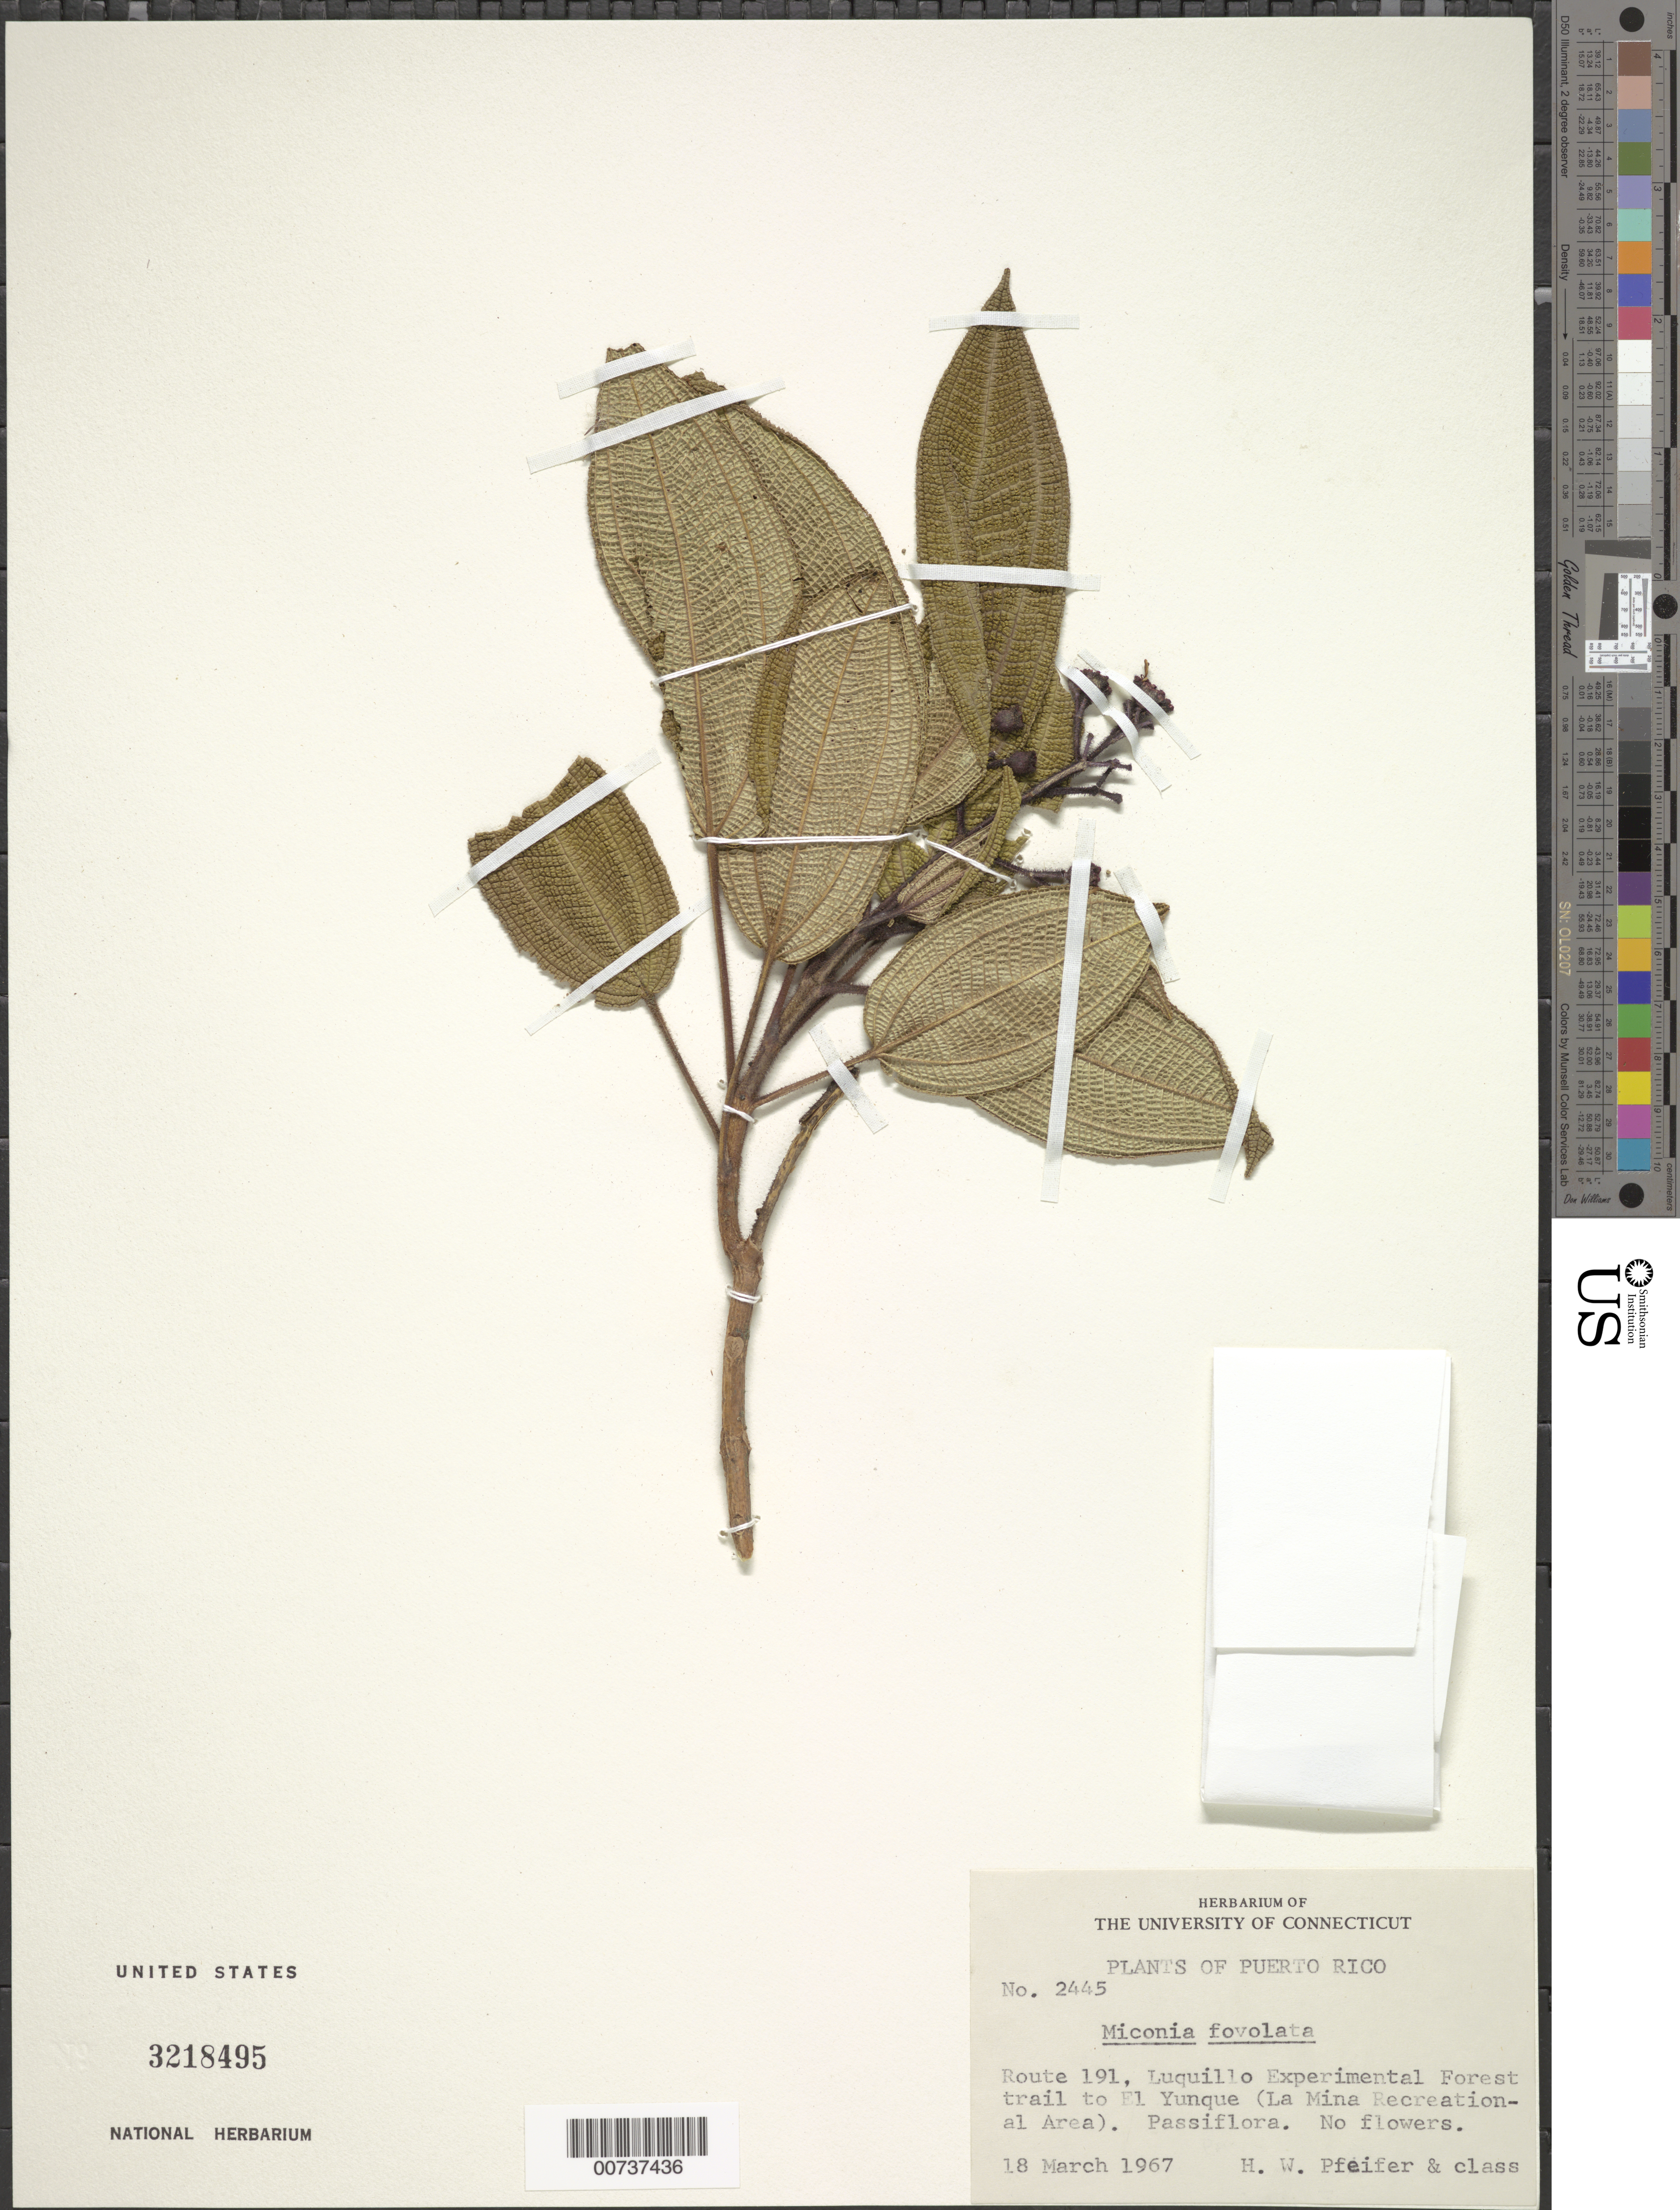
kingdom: Plantae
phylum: Tracheophyta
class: Magnoliopsida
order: Myrtales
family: Melastomataceae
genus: Miconia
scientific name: Miconia foveolata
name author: Cogn.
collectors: H. W. Pfeifer & Class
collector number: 2445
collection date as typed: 18 Mar 1967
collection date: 1967-03-18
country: Puerto Rico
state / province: Luquillo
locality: Route 191, Luquillo Experimental Forest. Trail to El Yunque (La Mina Recreation Area)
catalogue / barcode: US 3218495